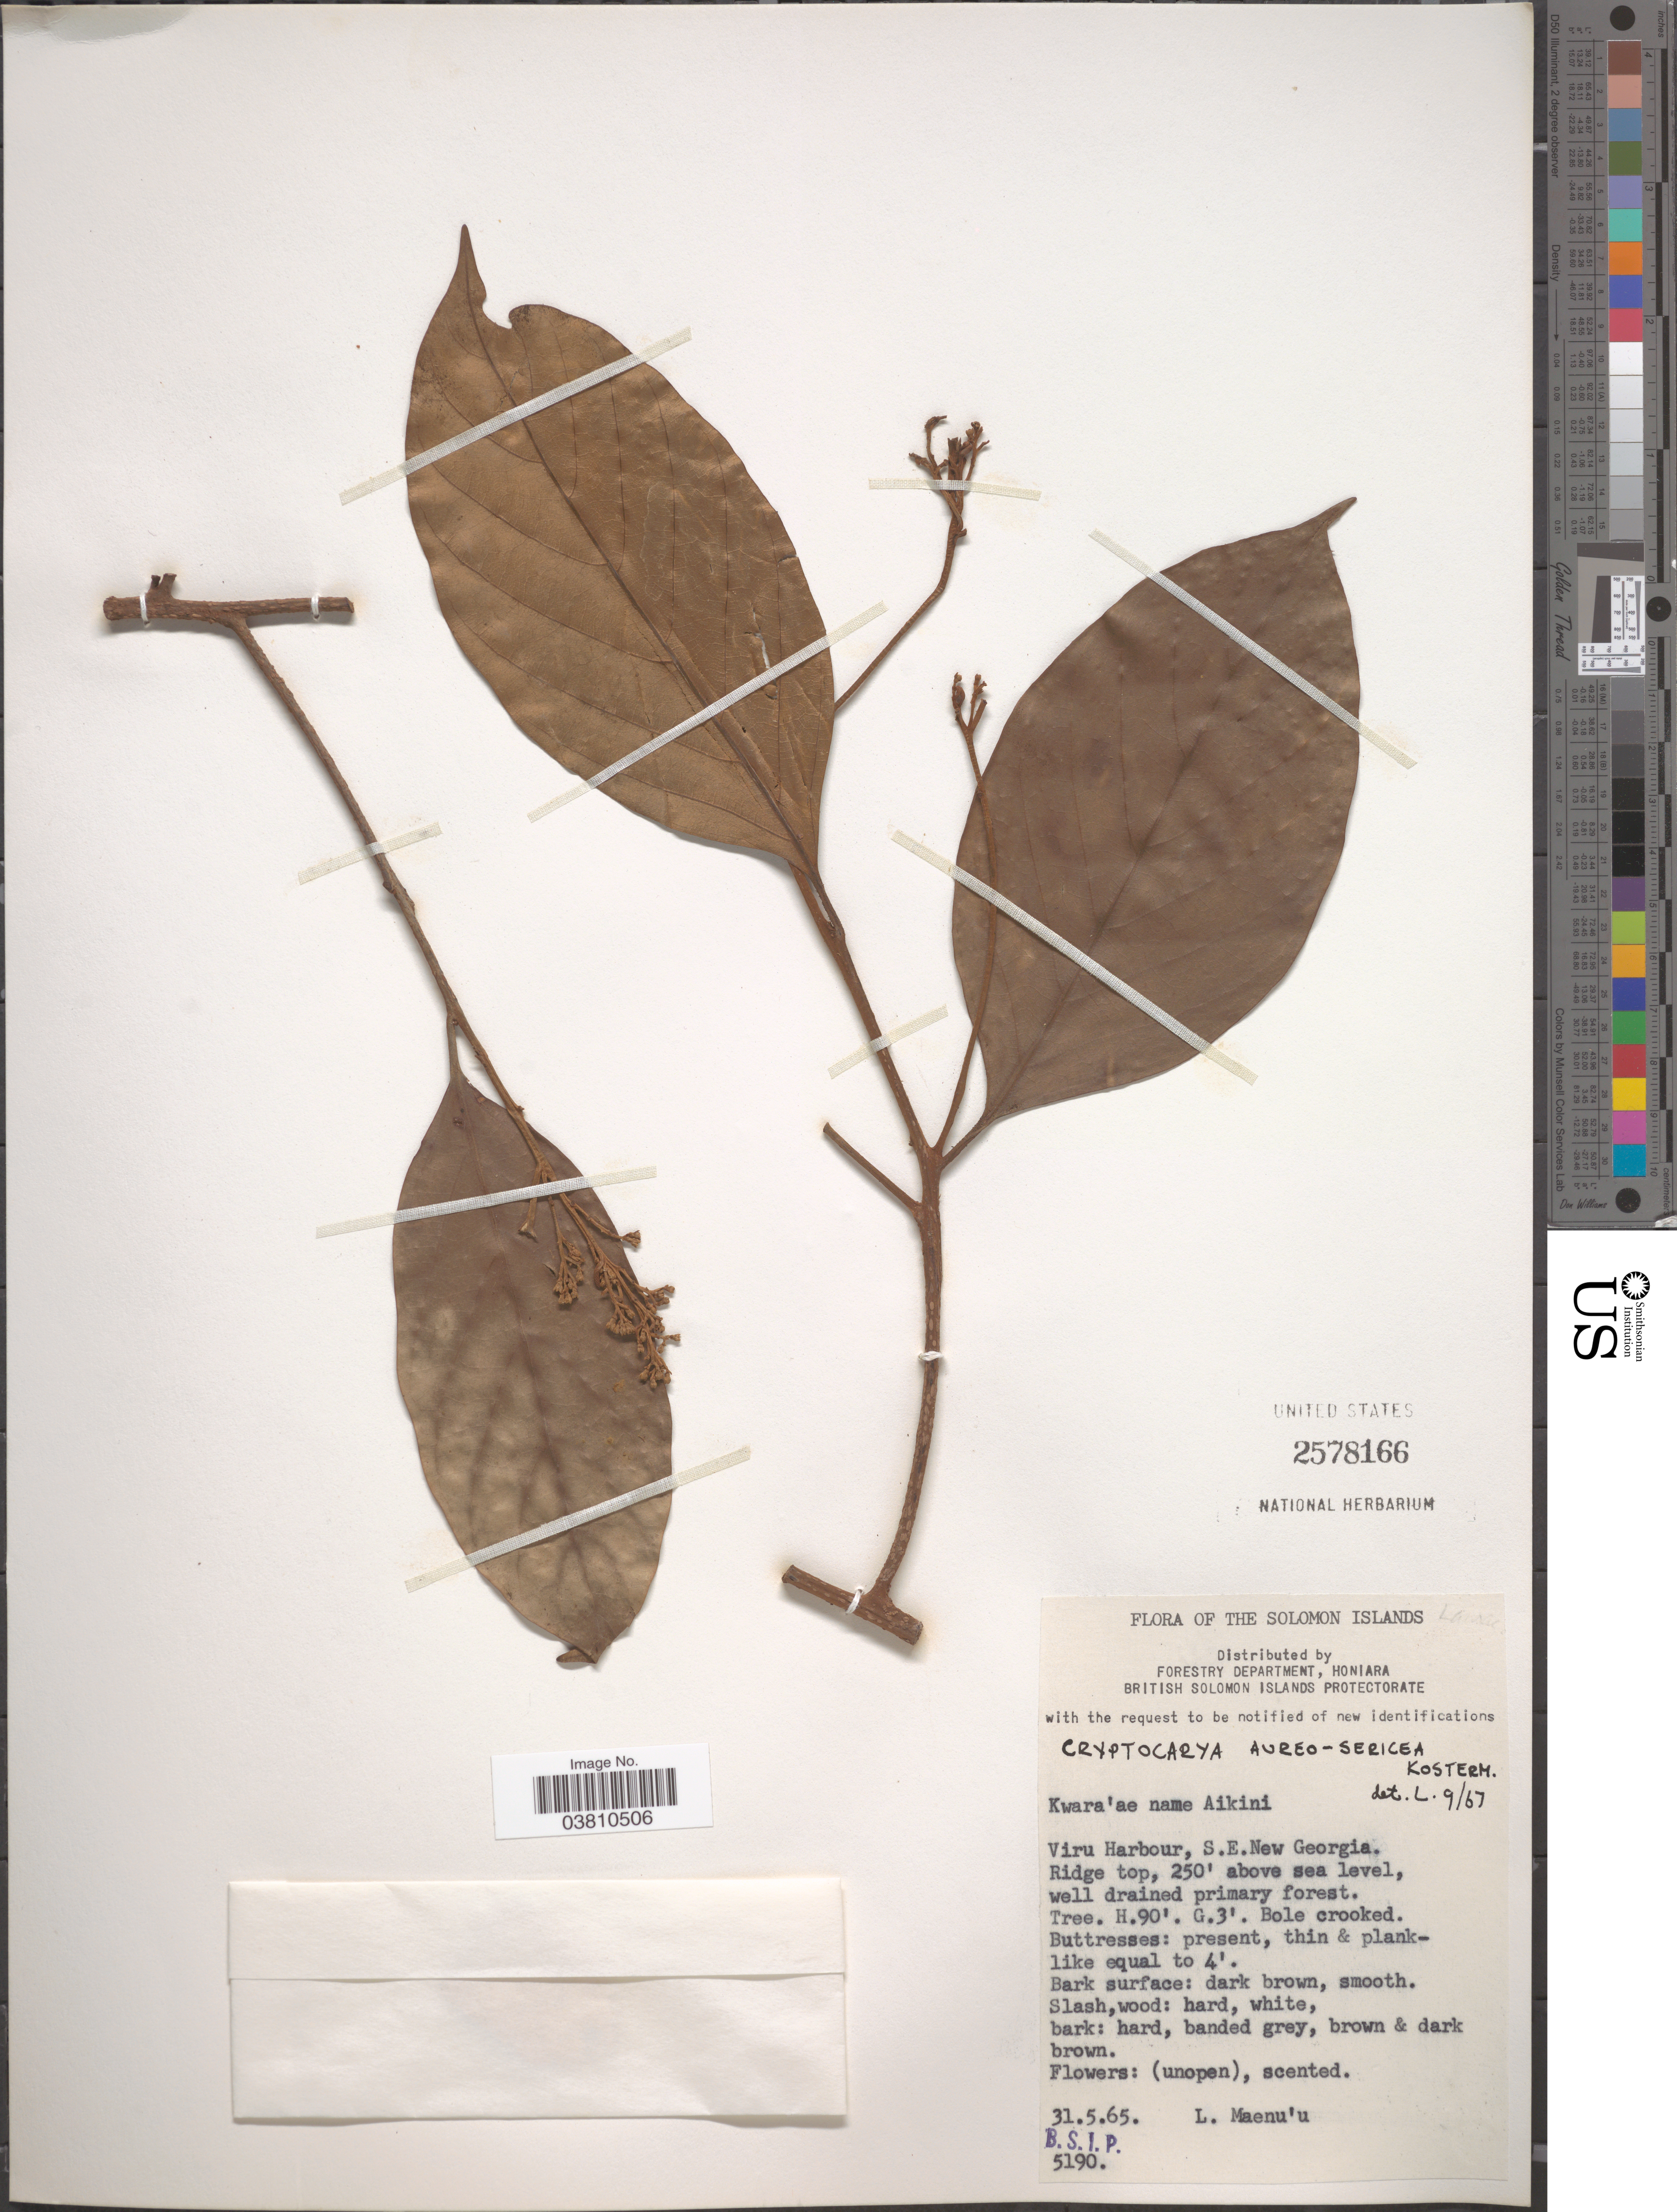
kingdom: Plantae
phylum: Tracheophyta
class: Magnoliopsida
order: Laurales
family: Lauraceae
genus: Endiandra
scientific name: Endiandra aureo-sericea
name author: Kosterm.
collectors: L. Maenu'u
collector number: BSIP5190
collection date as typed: Transcribed d/m/y: 31/5/65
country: Solomon Islands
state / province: Solomon Islands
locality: Viru Harbour, S.E. New Georgia.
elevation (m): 76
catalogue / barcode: US 2578166